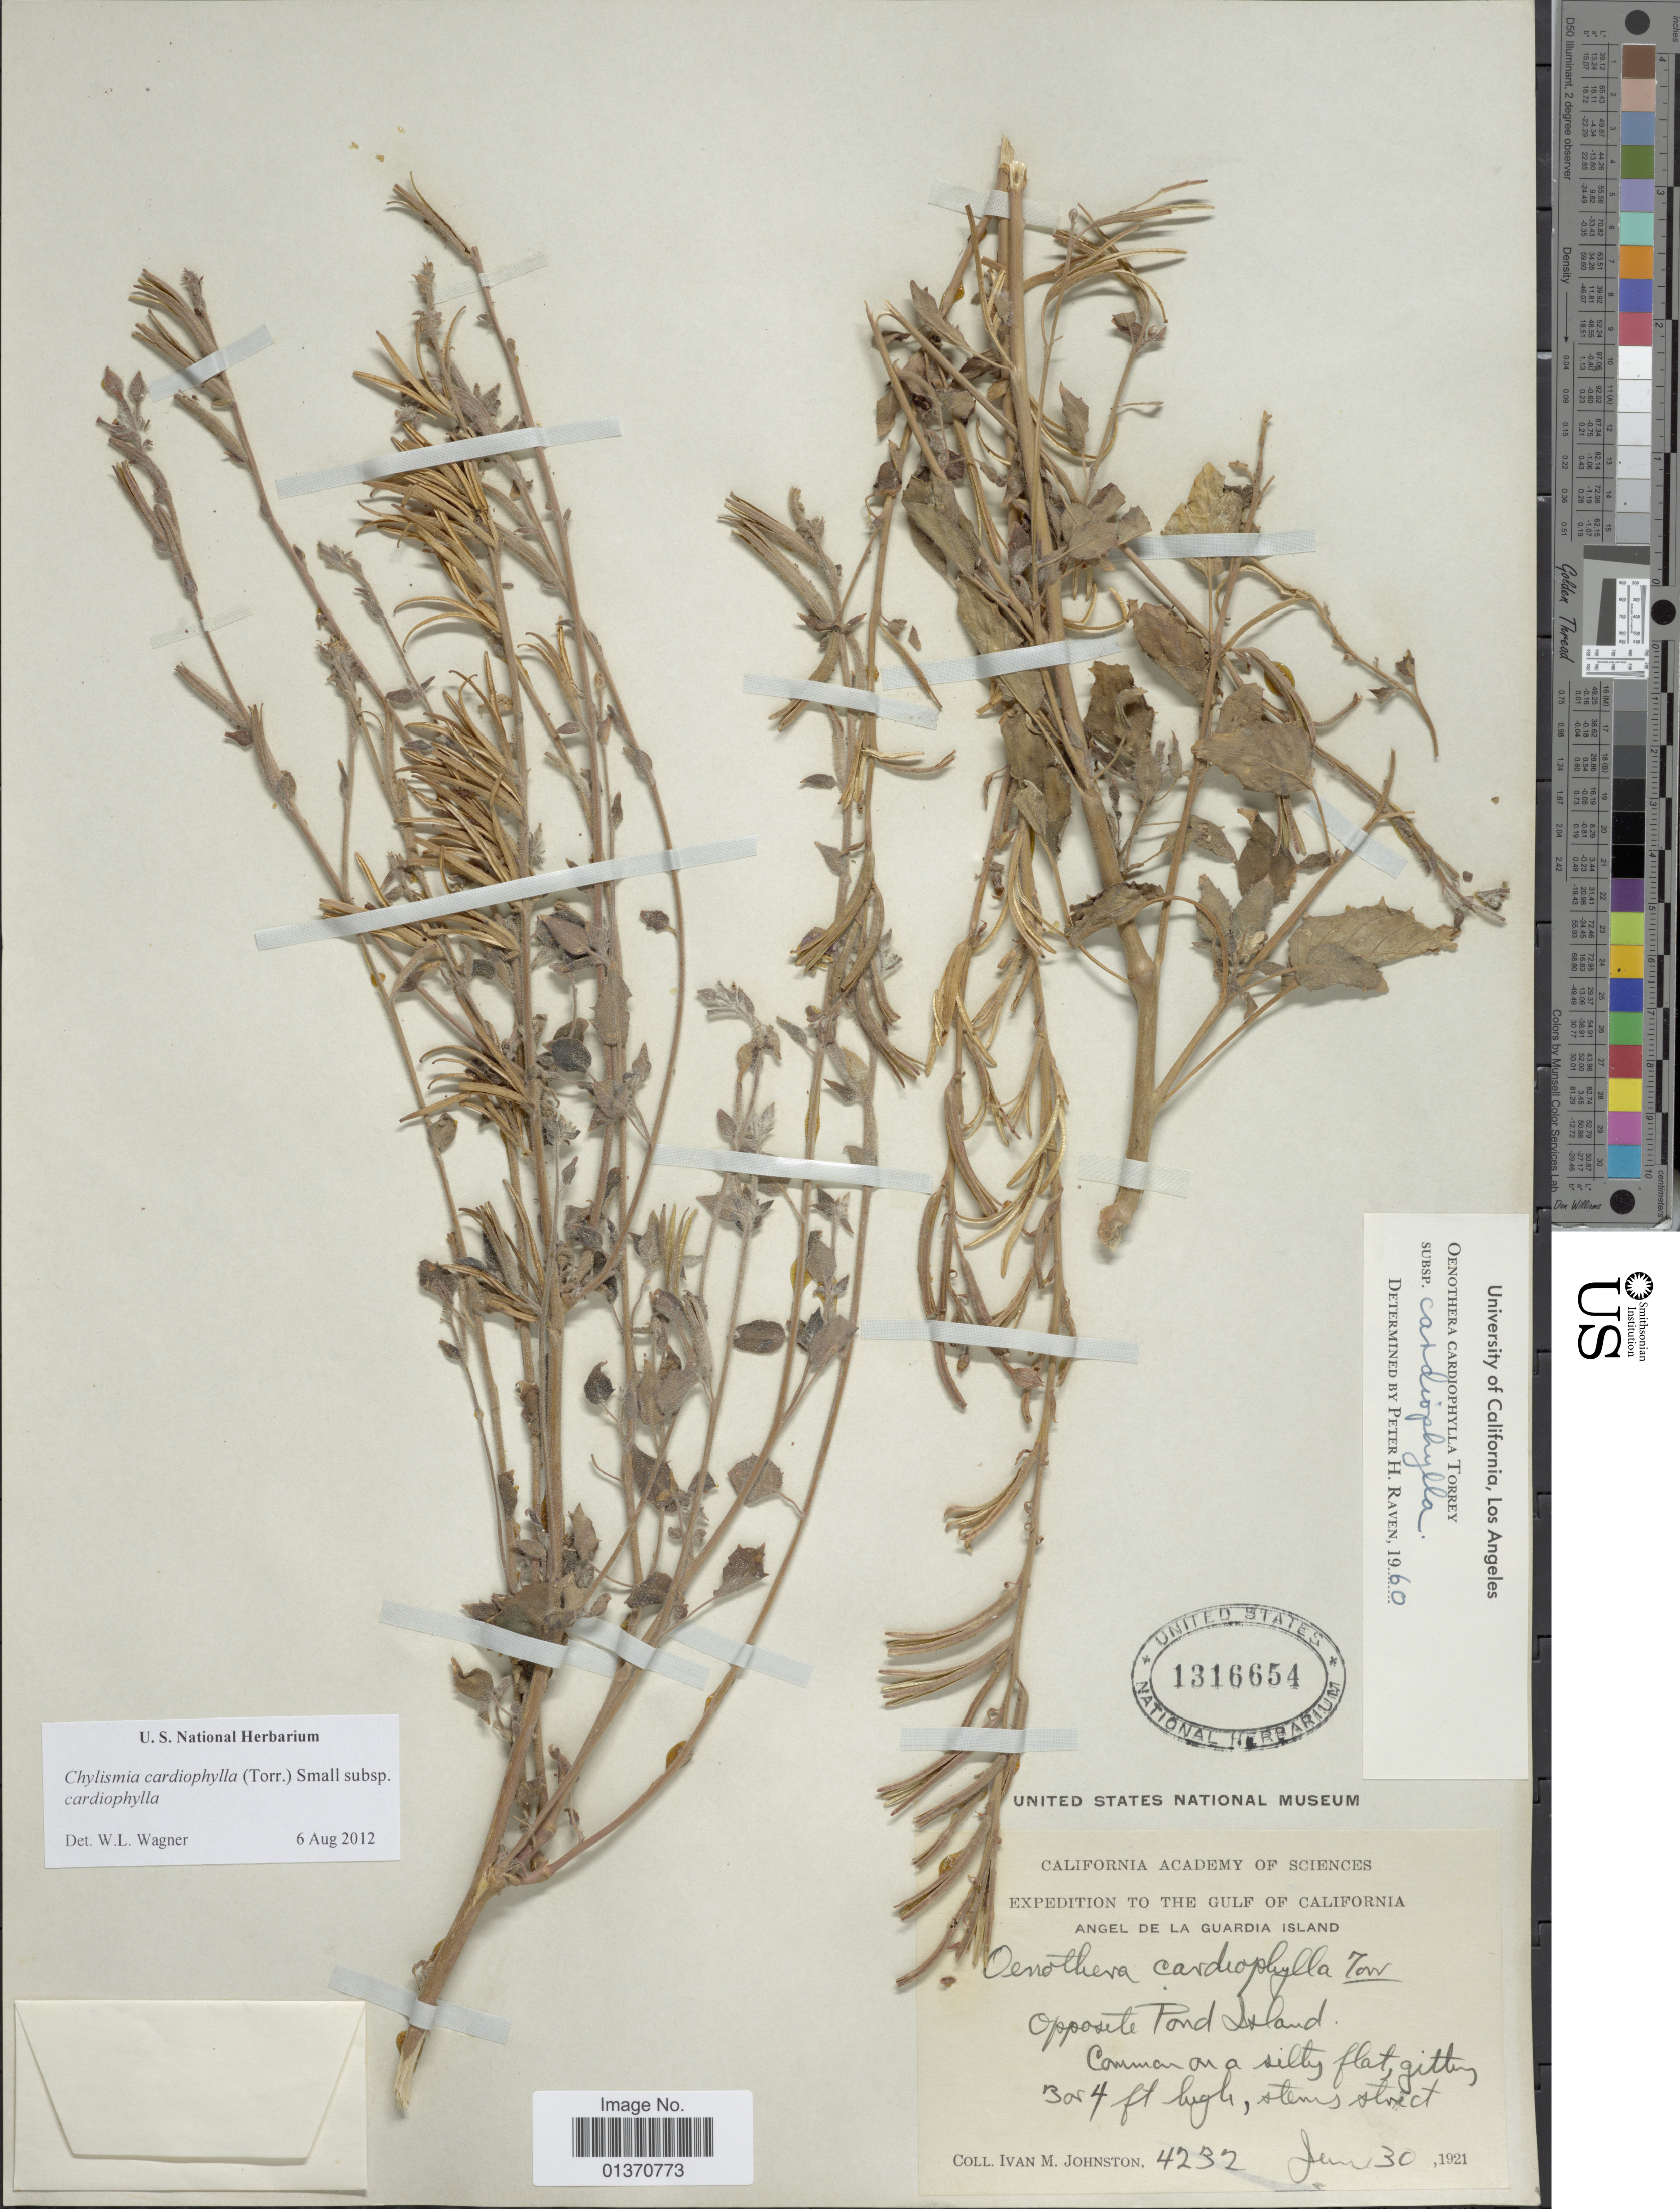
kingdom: Plantae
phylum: Tracheophyta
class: Magnoliopsida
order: Myrtales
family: Onagraceae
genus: Chylismia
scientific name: Chylismia cardiophylla subsp. cardiophylla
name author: (Torr.) Small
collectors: I.M. Johnston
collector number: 4232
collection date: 1921-06-30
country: United States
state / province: California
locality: The Gulf of California, Angel de La Guardia Island, Opposite Pond Island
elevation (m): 931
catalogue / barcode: US 1316654